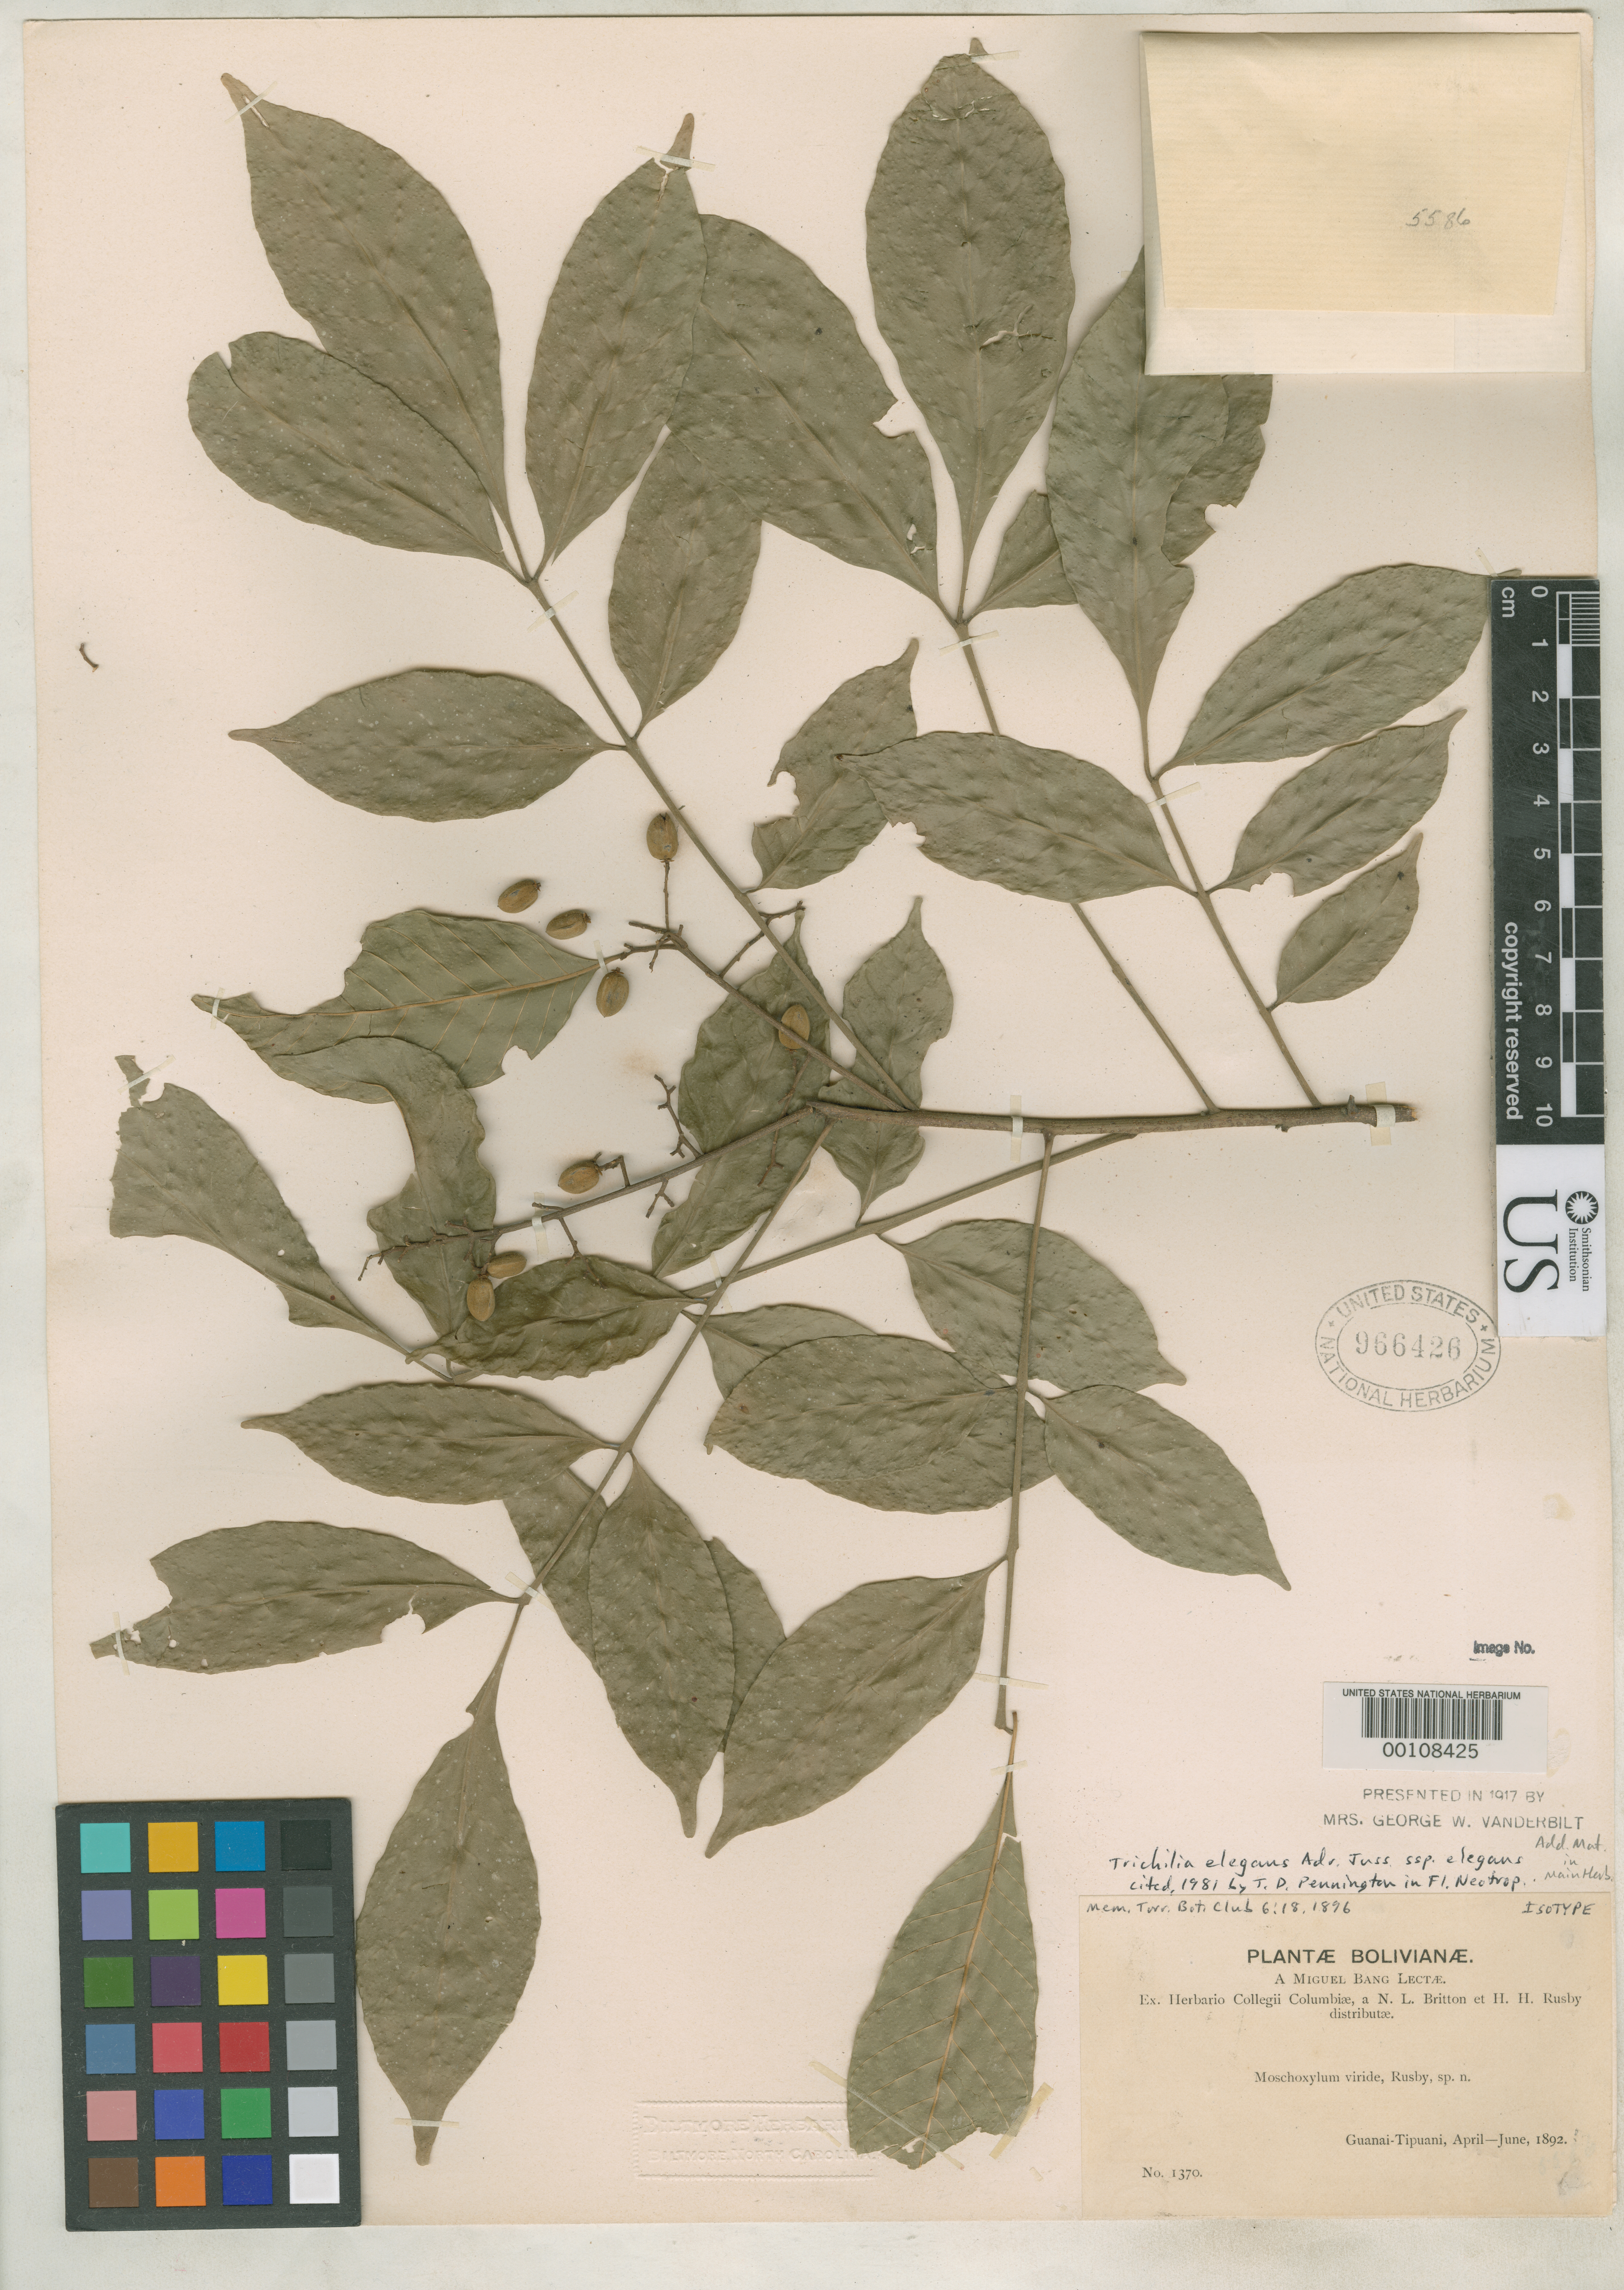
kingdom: Plantae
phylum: Tracheophyta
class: Magnoliopsida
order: Sapindales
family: Meliaceae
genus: Moschoxylum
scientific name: Moschoxylum viride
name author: Rusby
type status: Isotype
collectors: M. Bang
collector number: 1370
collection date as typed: Apr 1892 to -- Jun 1892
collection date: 1892-04/1892-06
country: Bolivia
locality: Between Guanai and Tipuani.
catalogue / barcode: US 966426